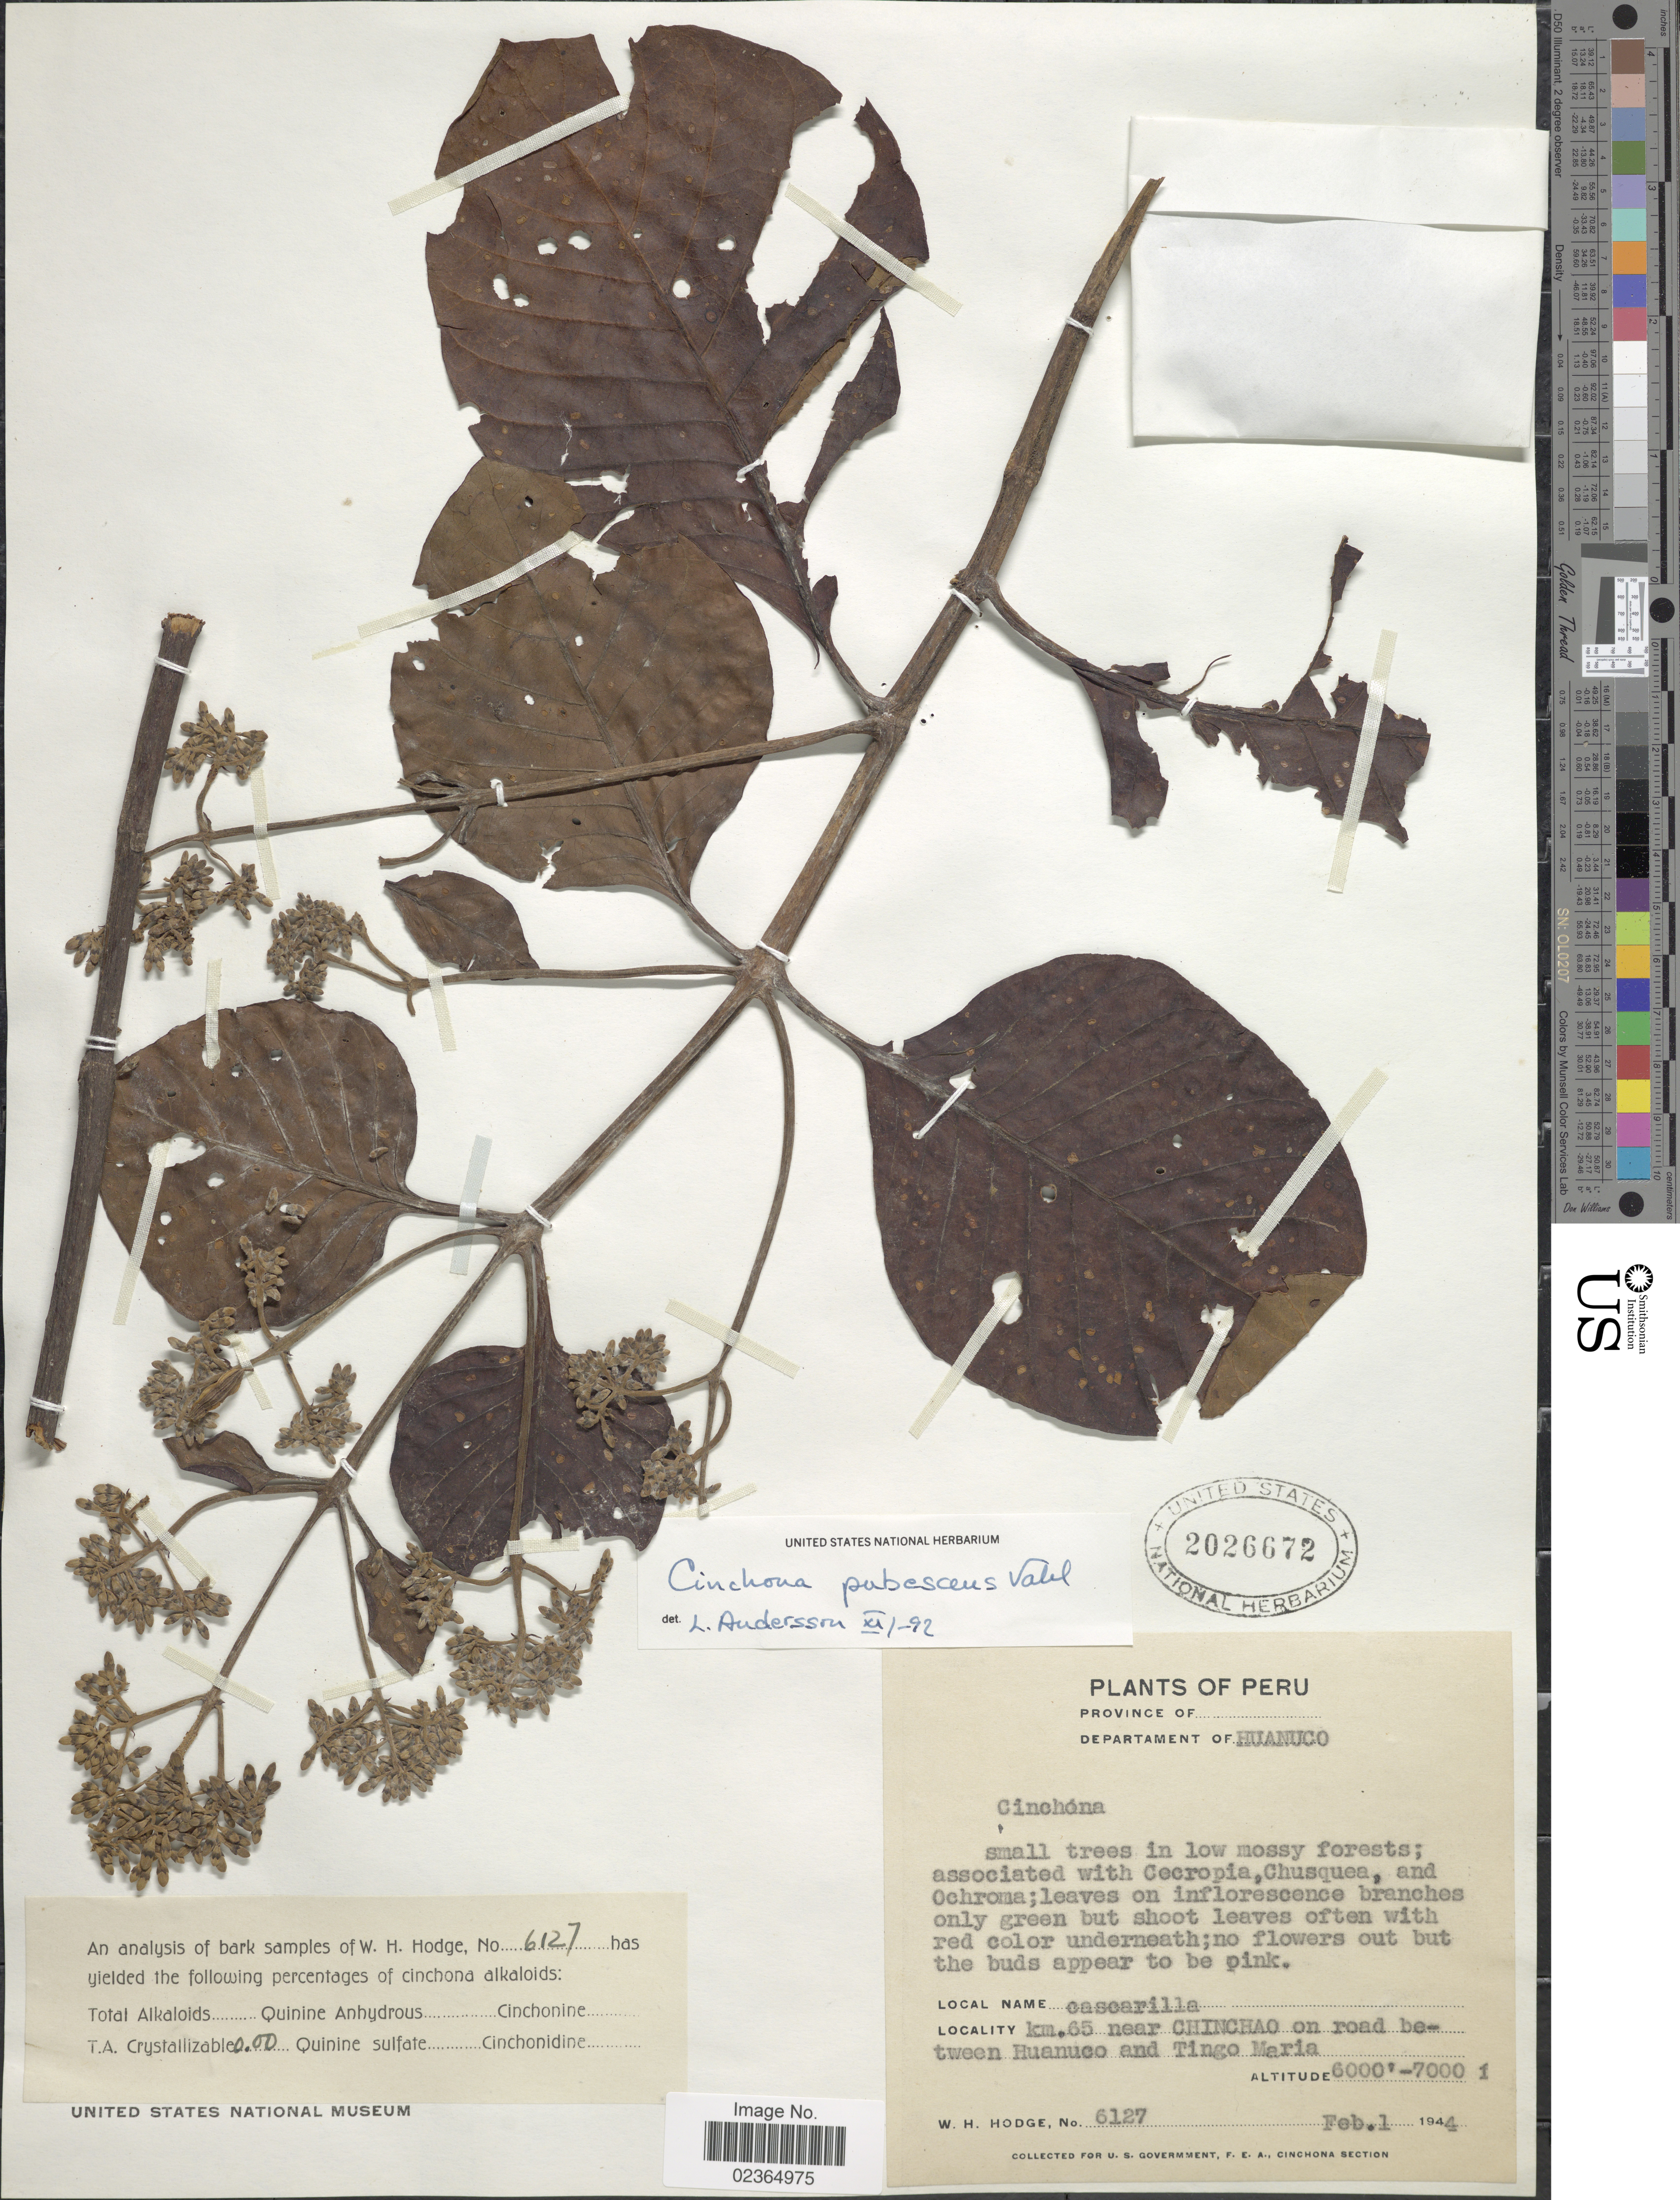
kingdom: Plantae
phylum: Tracheophyta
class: Magnoliopsida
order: Gentianales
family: Rubiaceae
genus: Cinchona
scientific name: Cinchona pubescens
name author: Vahl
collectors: W. Hodge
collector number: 6127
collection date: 1944-02-01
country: Peru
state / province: Huánuco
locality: Km. 65 near Chinchao on road between Huanuco and Tingo Maria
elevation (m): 1829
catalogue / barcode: US 2026672